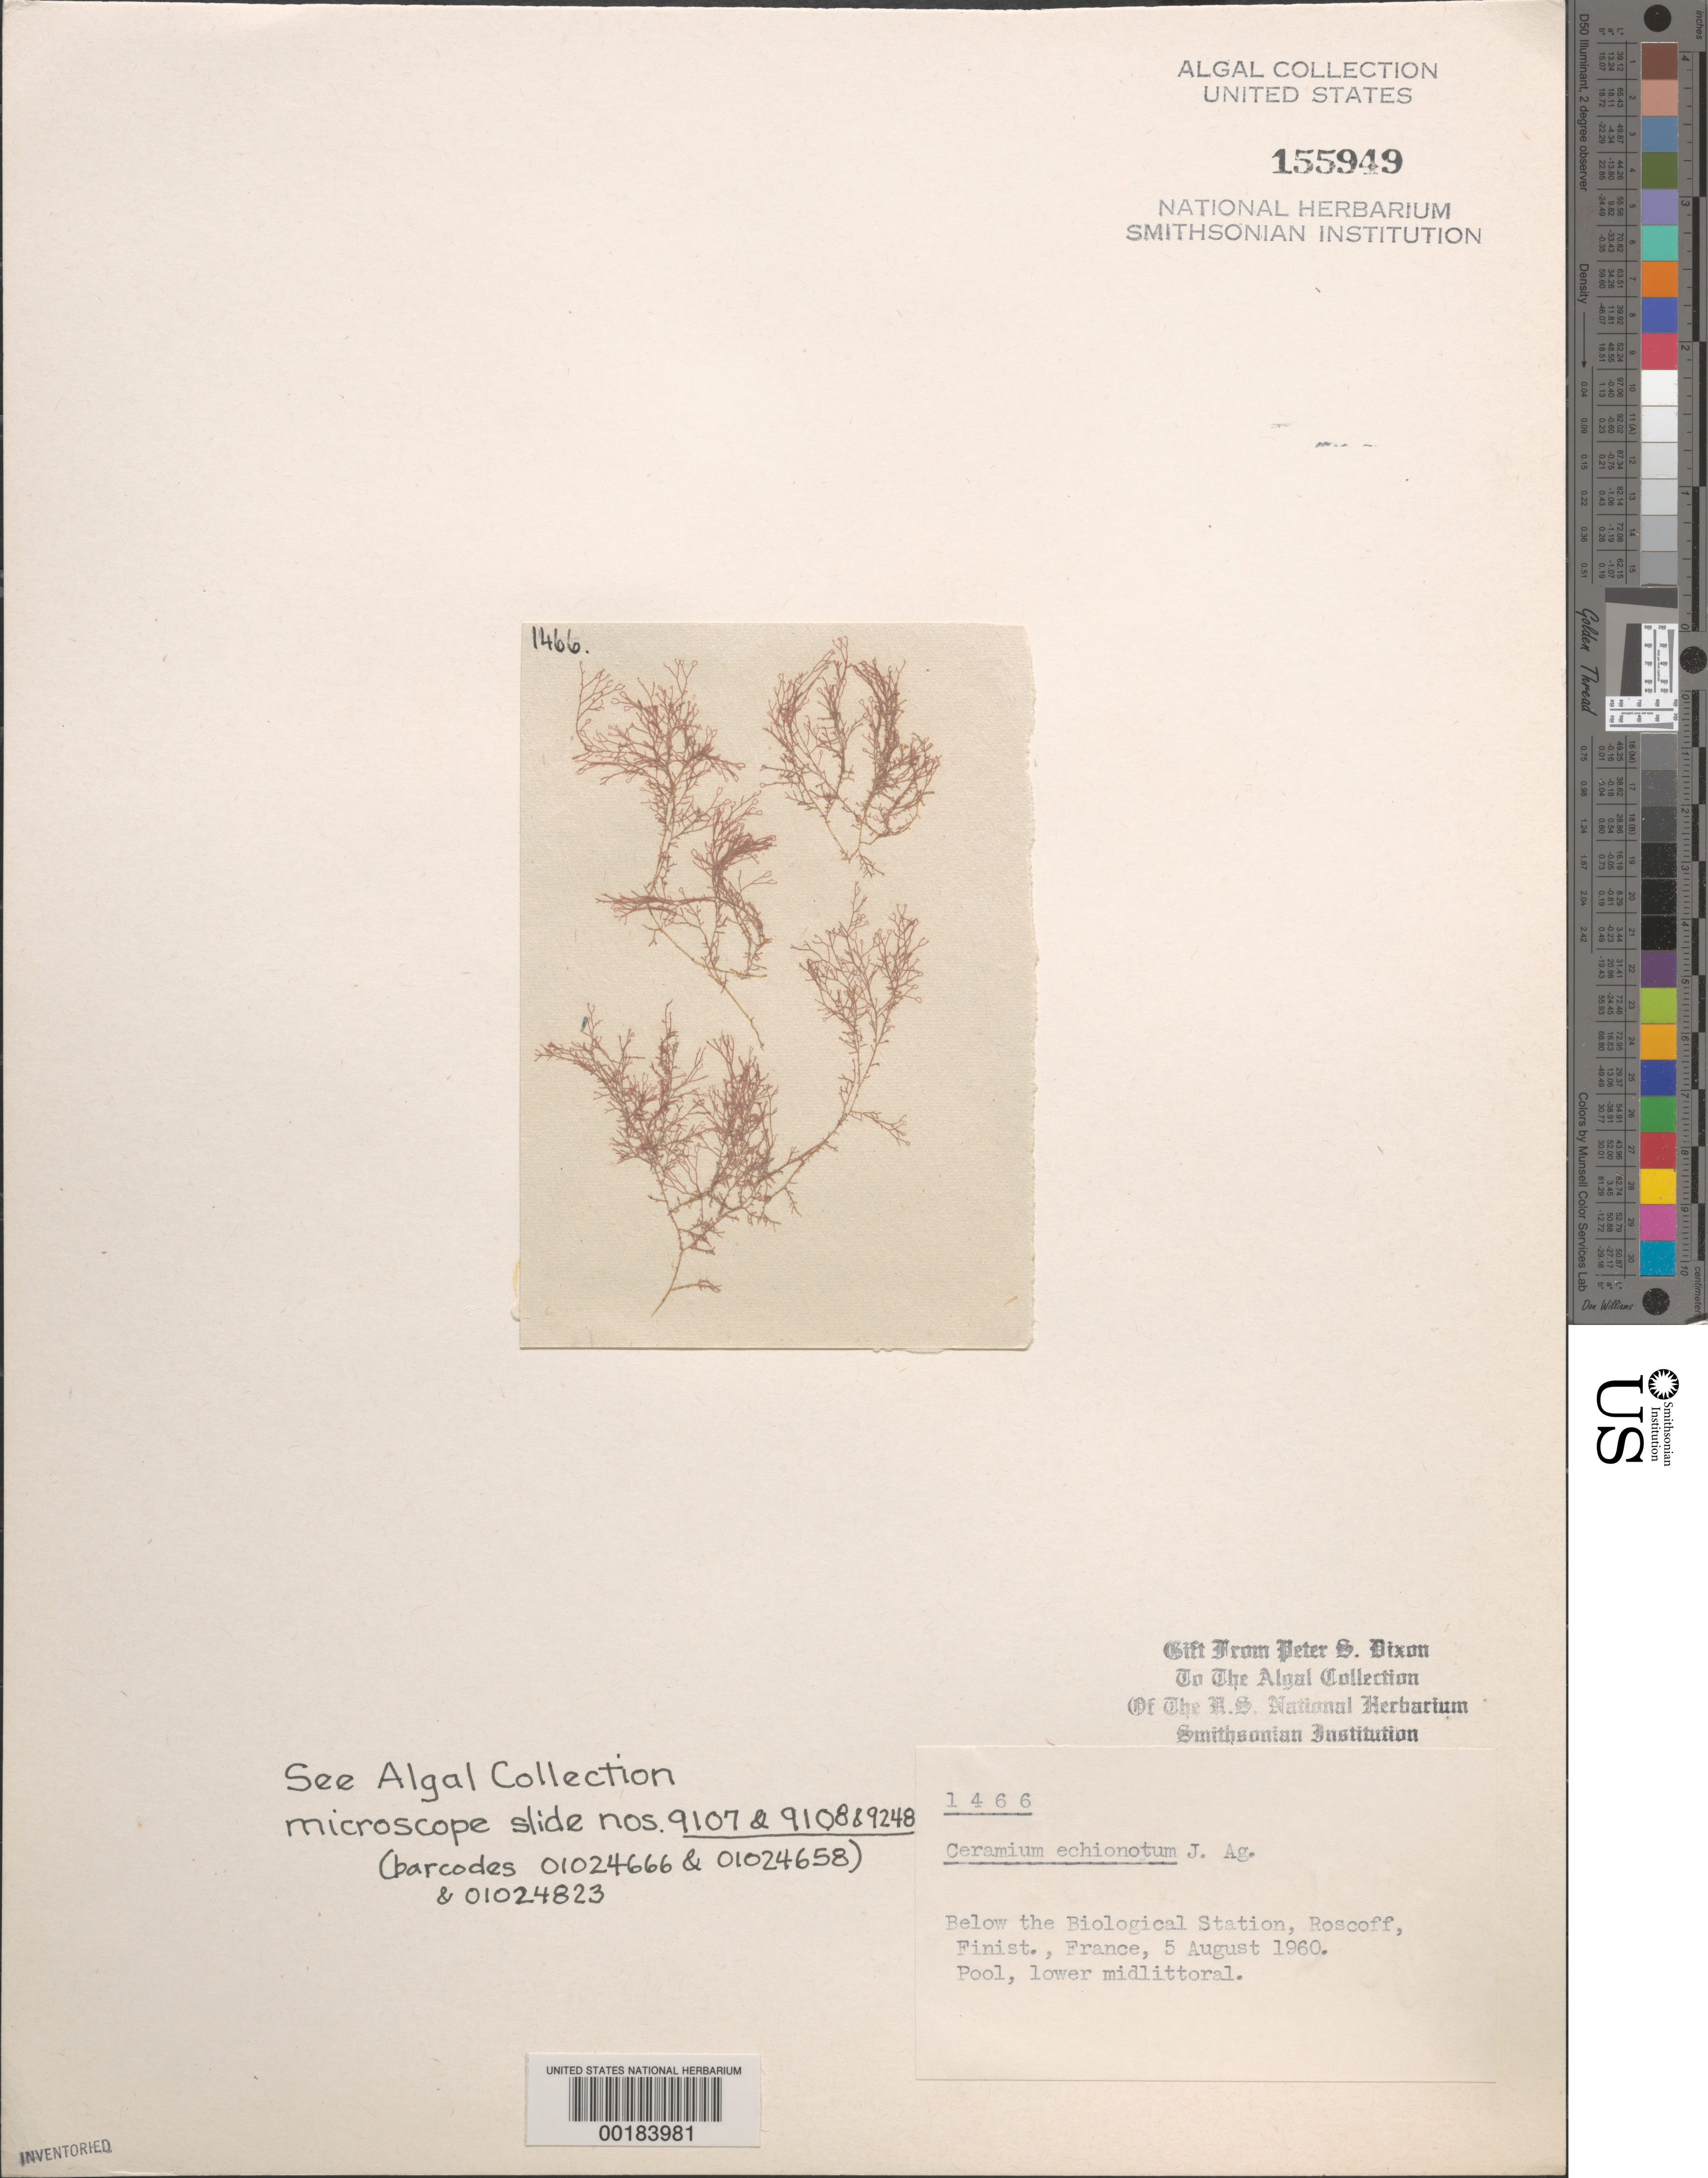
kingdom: Plantae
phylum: Rhodophyta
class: Florideophyceae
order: Ceramiales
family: Ceramiaceae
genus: Ceramium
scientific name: Ceramium echionotum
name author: J. Agardh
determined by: Dixon, P. S.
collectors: P. S. Dixon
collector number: PSD 1466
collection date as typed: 05 Aug 1960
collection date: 1960-08-05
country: France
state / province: Bretagne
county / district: Finistère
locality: Roscoff, below biological station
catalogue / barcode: US 155949